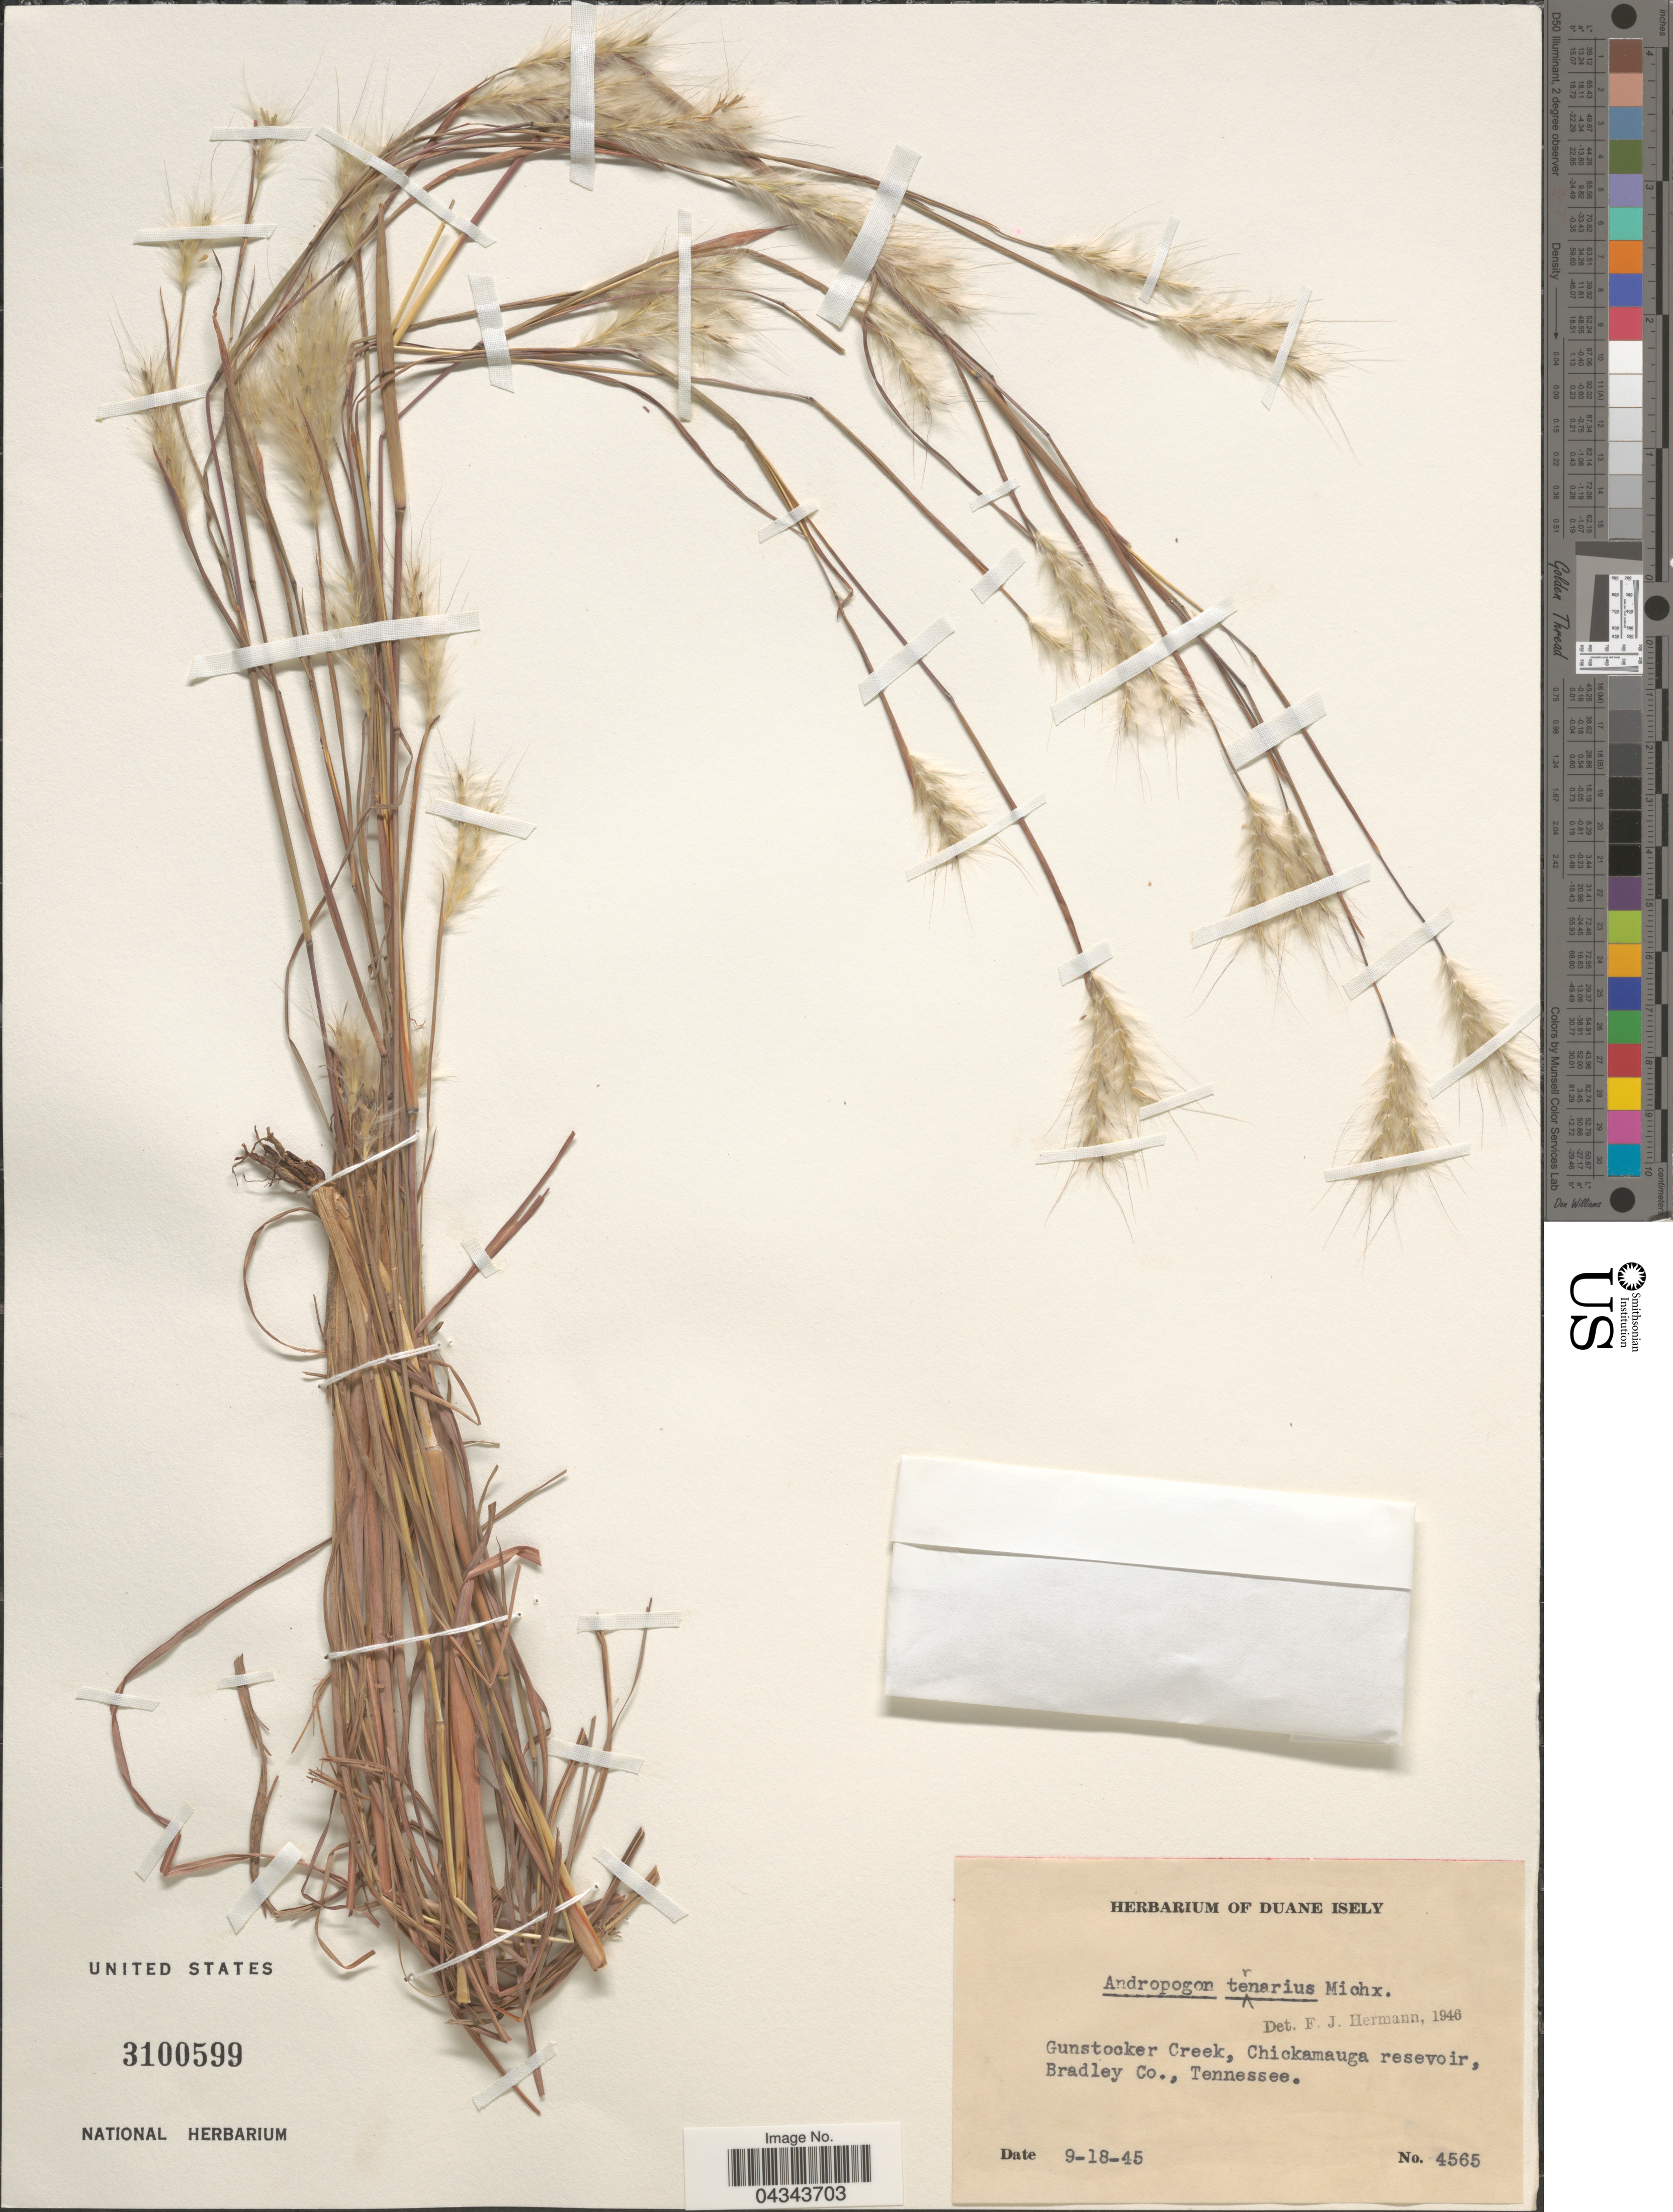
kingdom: Plantae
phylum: Tracheophyta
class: Liliopsida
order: Poales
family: Poaceae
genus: Andropogon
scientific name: Andropogon ternarius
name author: Michx.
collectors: ex. herb. Duane Isely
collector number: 4565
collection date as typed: Transcribed d/m/y: 18/9/45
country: United States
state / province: Tennessee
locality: Gunstocker Creek, Chickamauga reservoir, Bradley Co.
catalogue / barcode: US 3100599